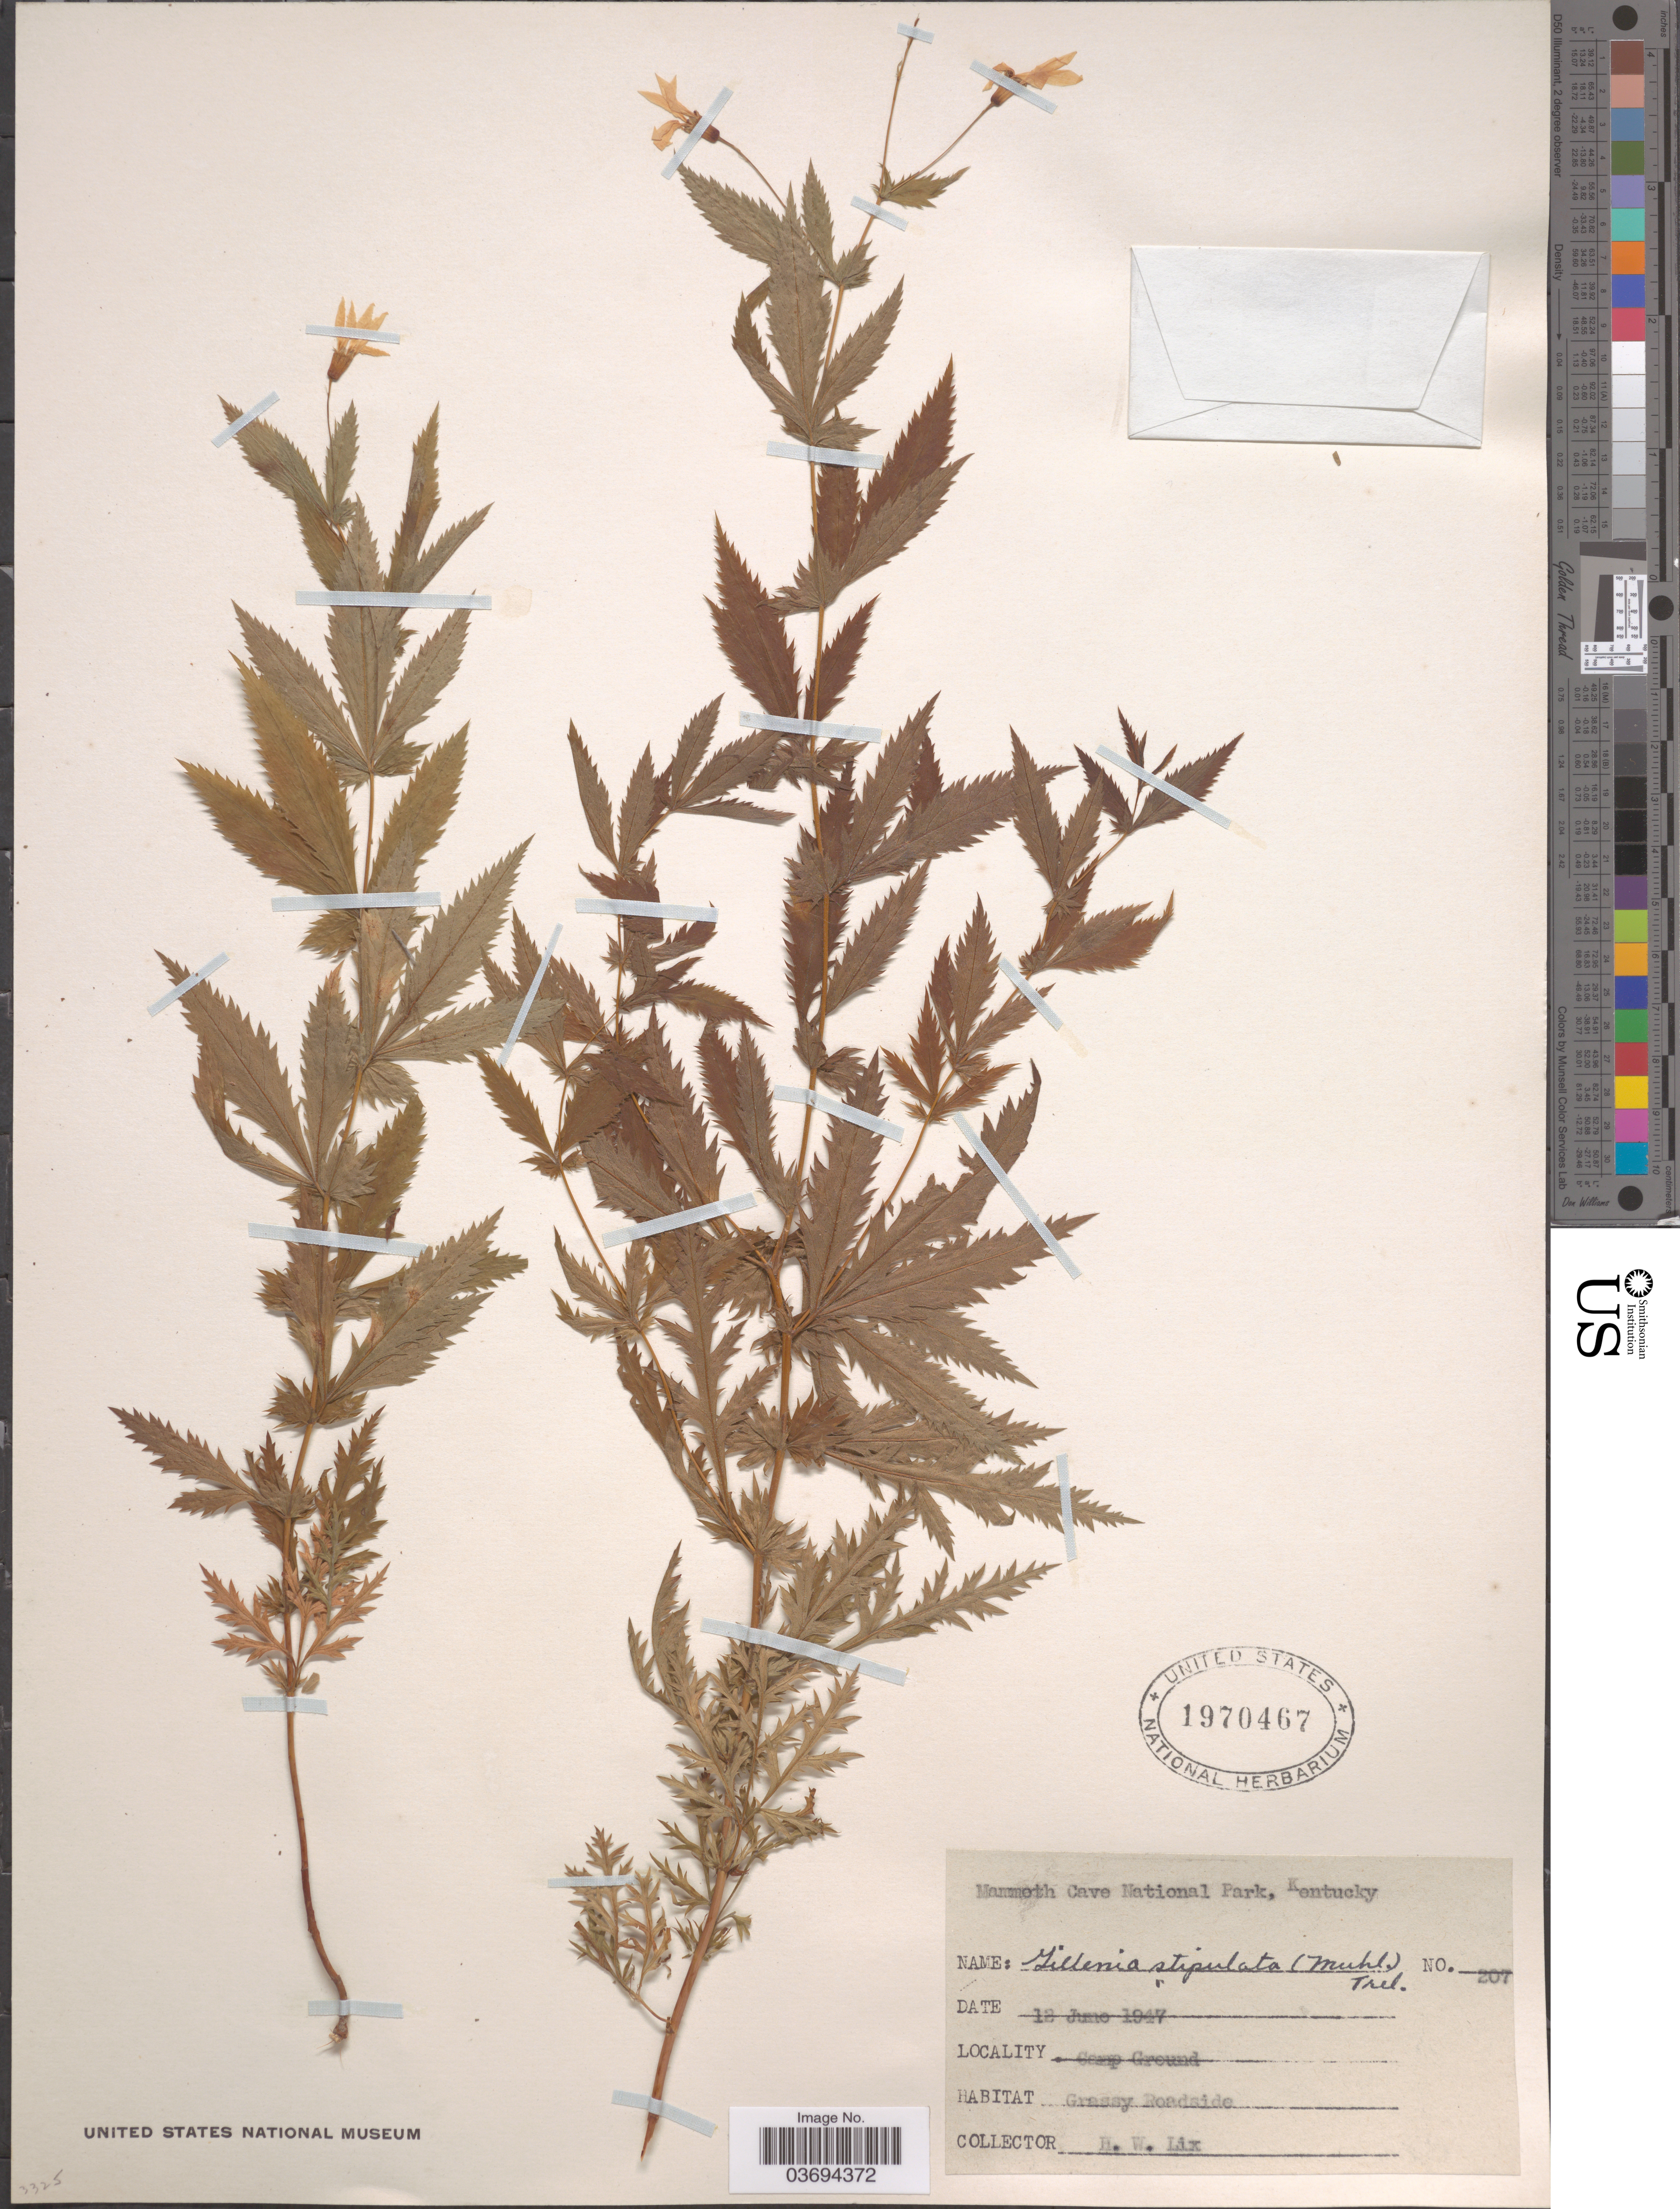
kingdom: Plantae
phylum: Tracheophyta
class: Magnoliopsida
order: Rosales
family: Rosaceae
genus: Gillenia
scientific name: Gillenia stipulata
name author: (Muhl. ex Willd.) Nutt.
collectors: H. W. Lix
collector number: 207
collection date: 1947-06-12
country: United States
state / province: Kentucky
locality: Mammoth Cave National Park. Camp Ground.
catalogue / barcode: US 1970467